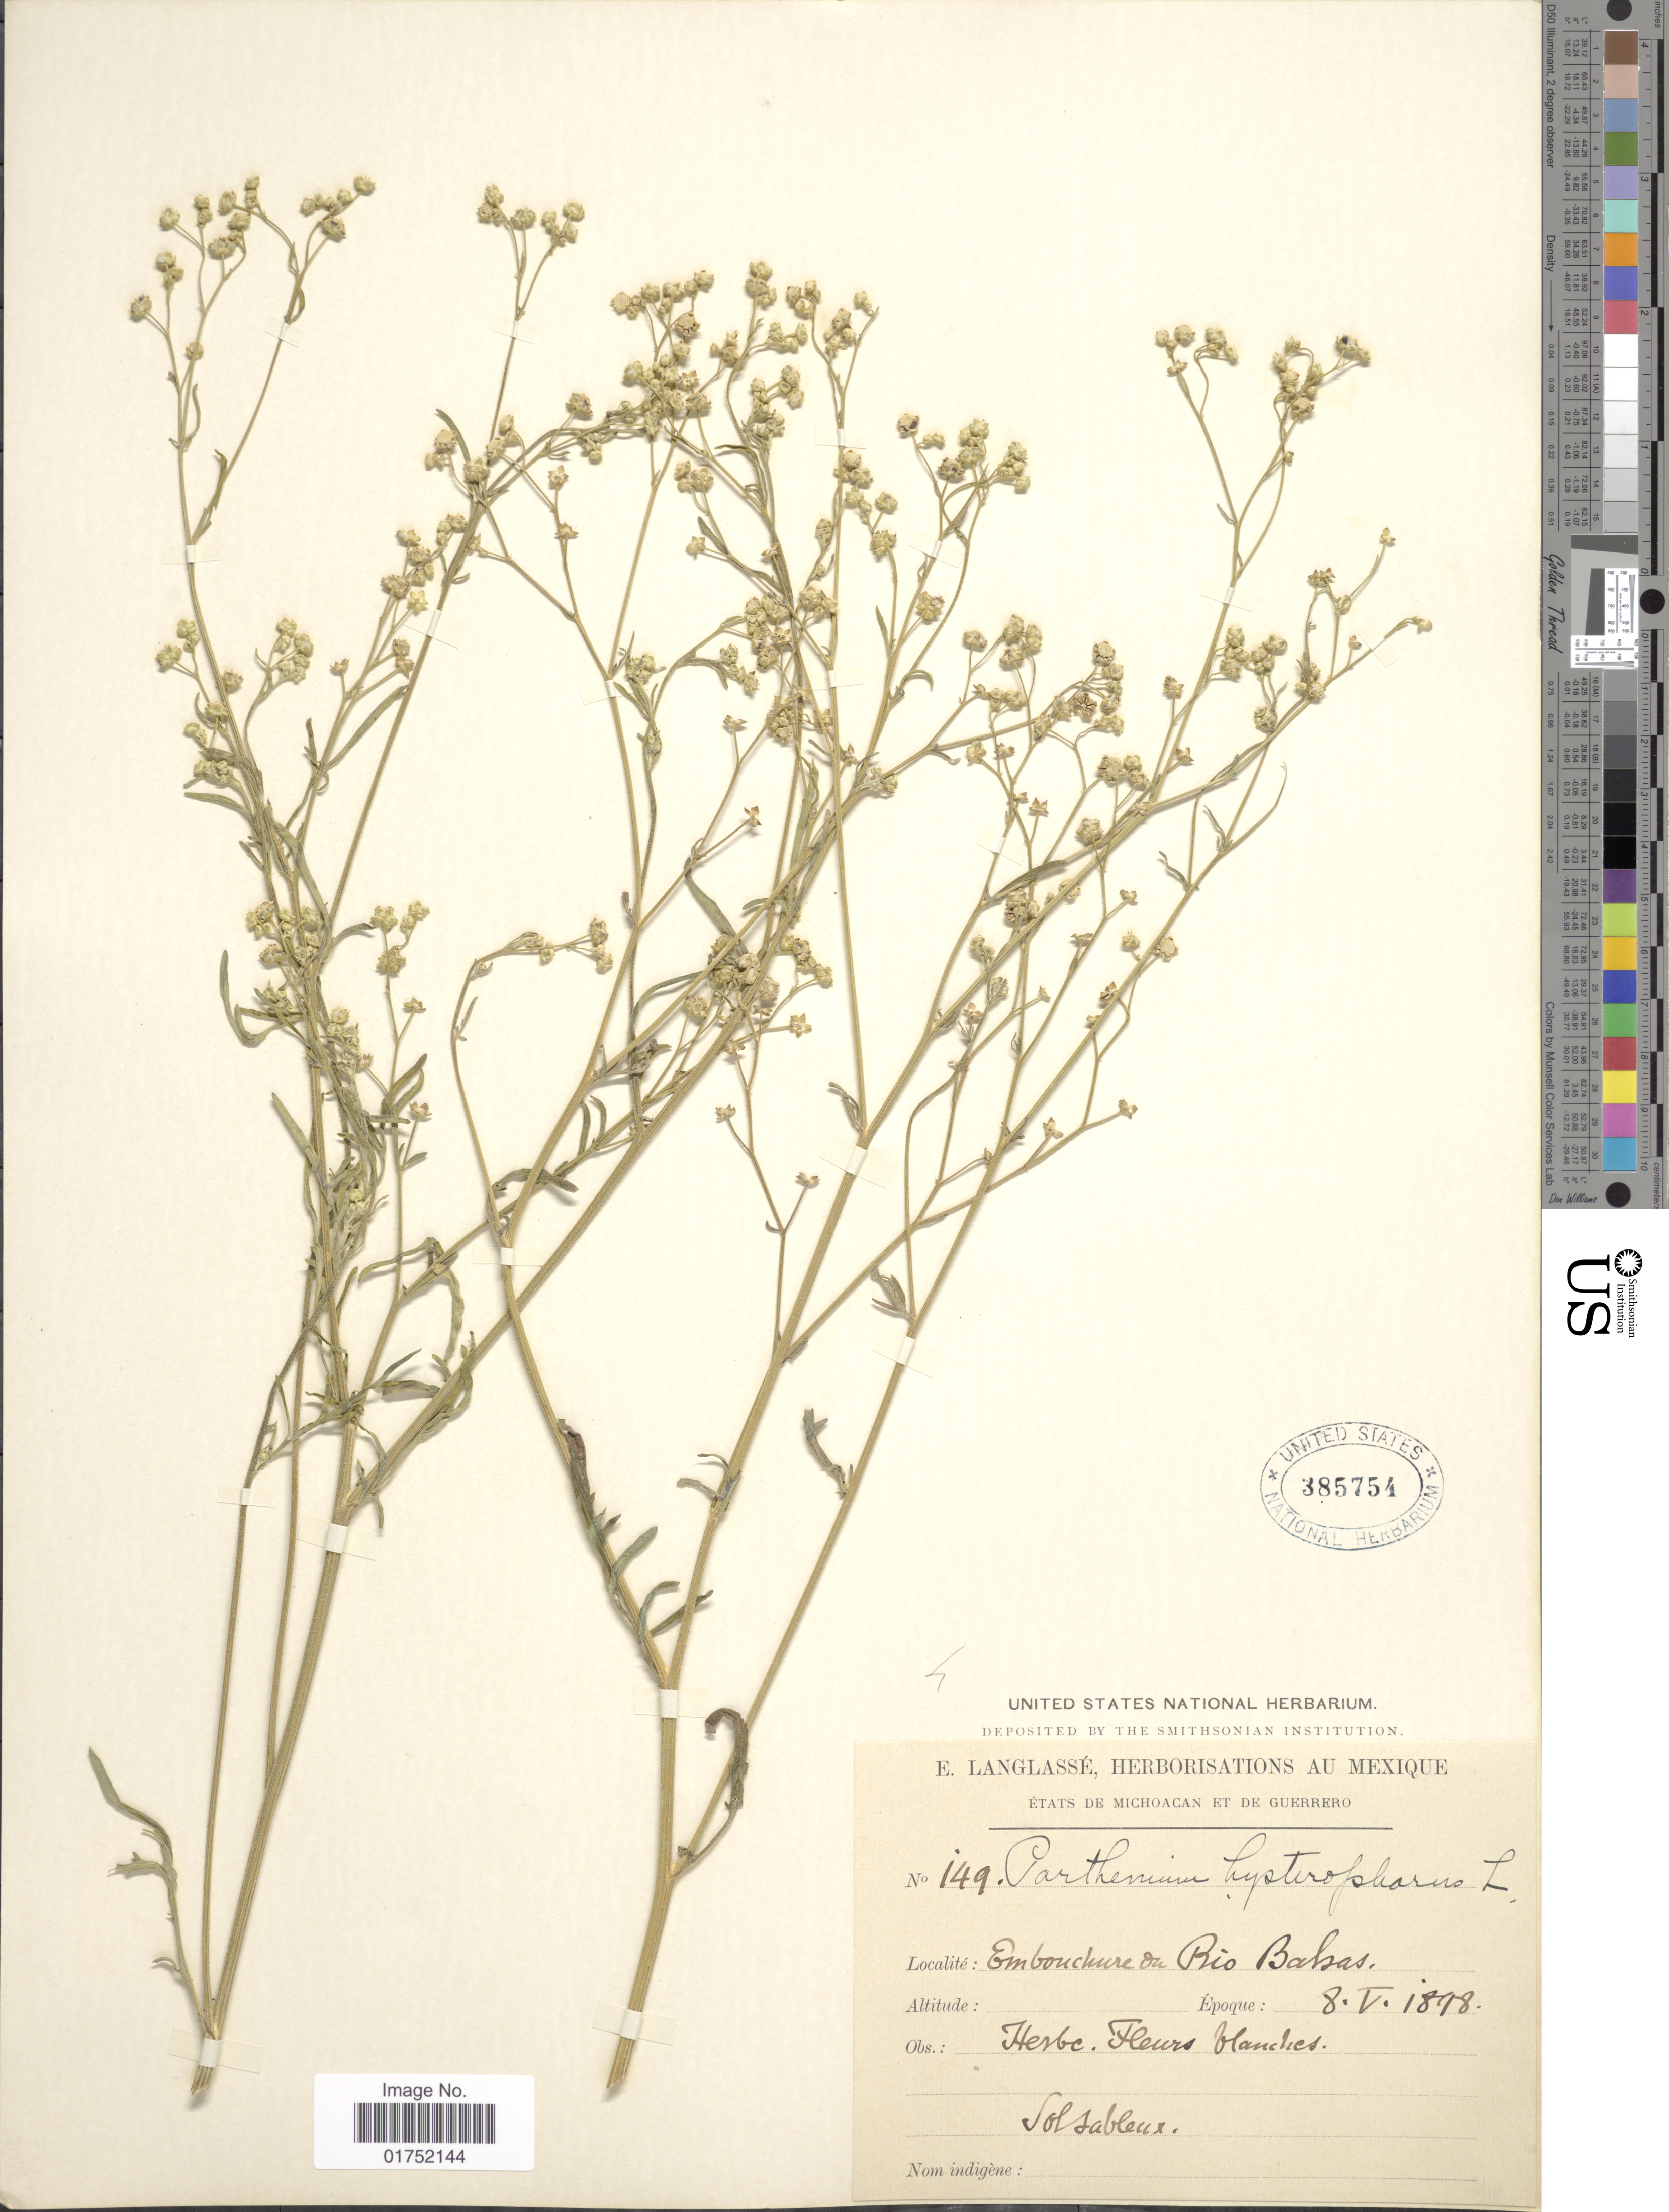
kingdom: Plantae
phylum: Tracheophyta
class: Magnoliopsida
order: Asterales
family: Asteraceae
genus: Parthenium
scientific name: Parthenium hysterophorus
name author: L.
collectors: E. Langlassé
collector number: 149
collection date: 1898-05-08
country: Mexico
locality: Etats de Michoacan et de Guerrero, Embouchure on Rio Balsas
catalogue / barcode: US 385754